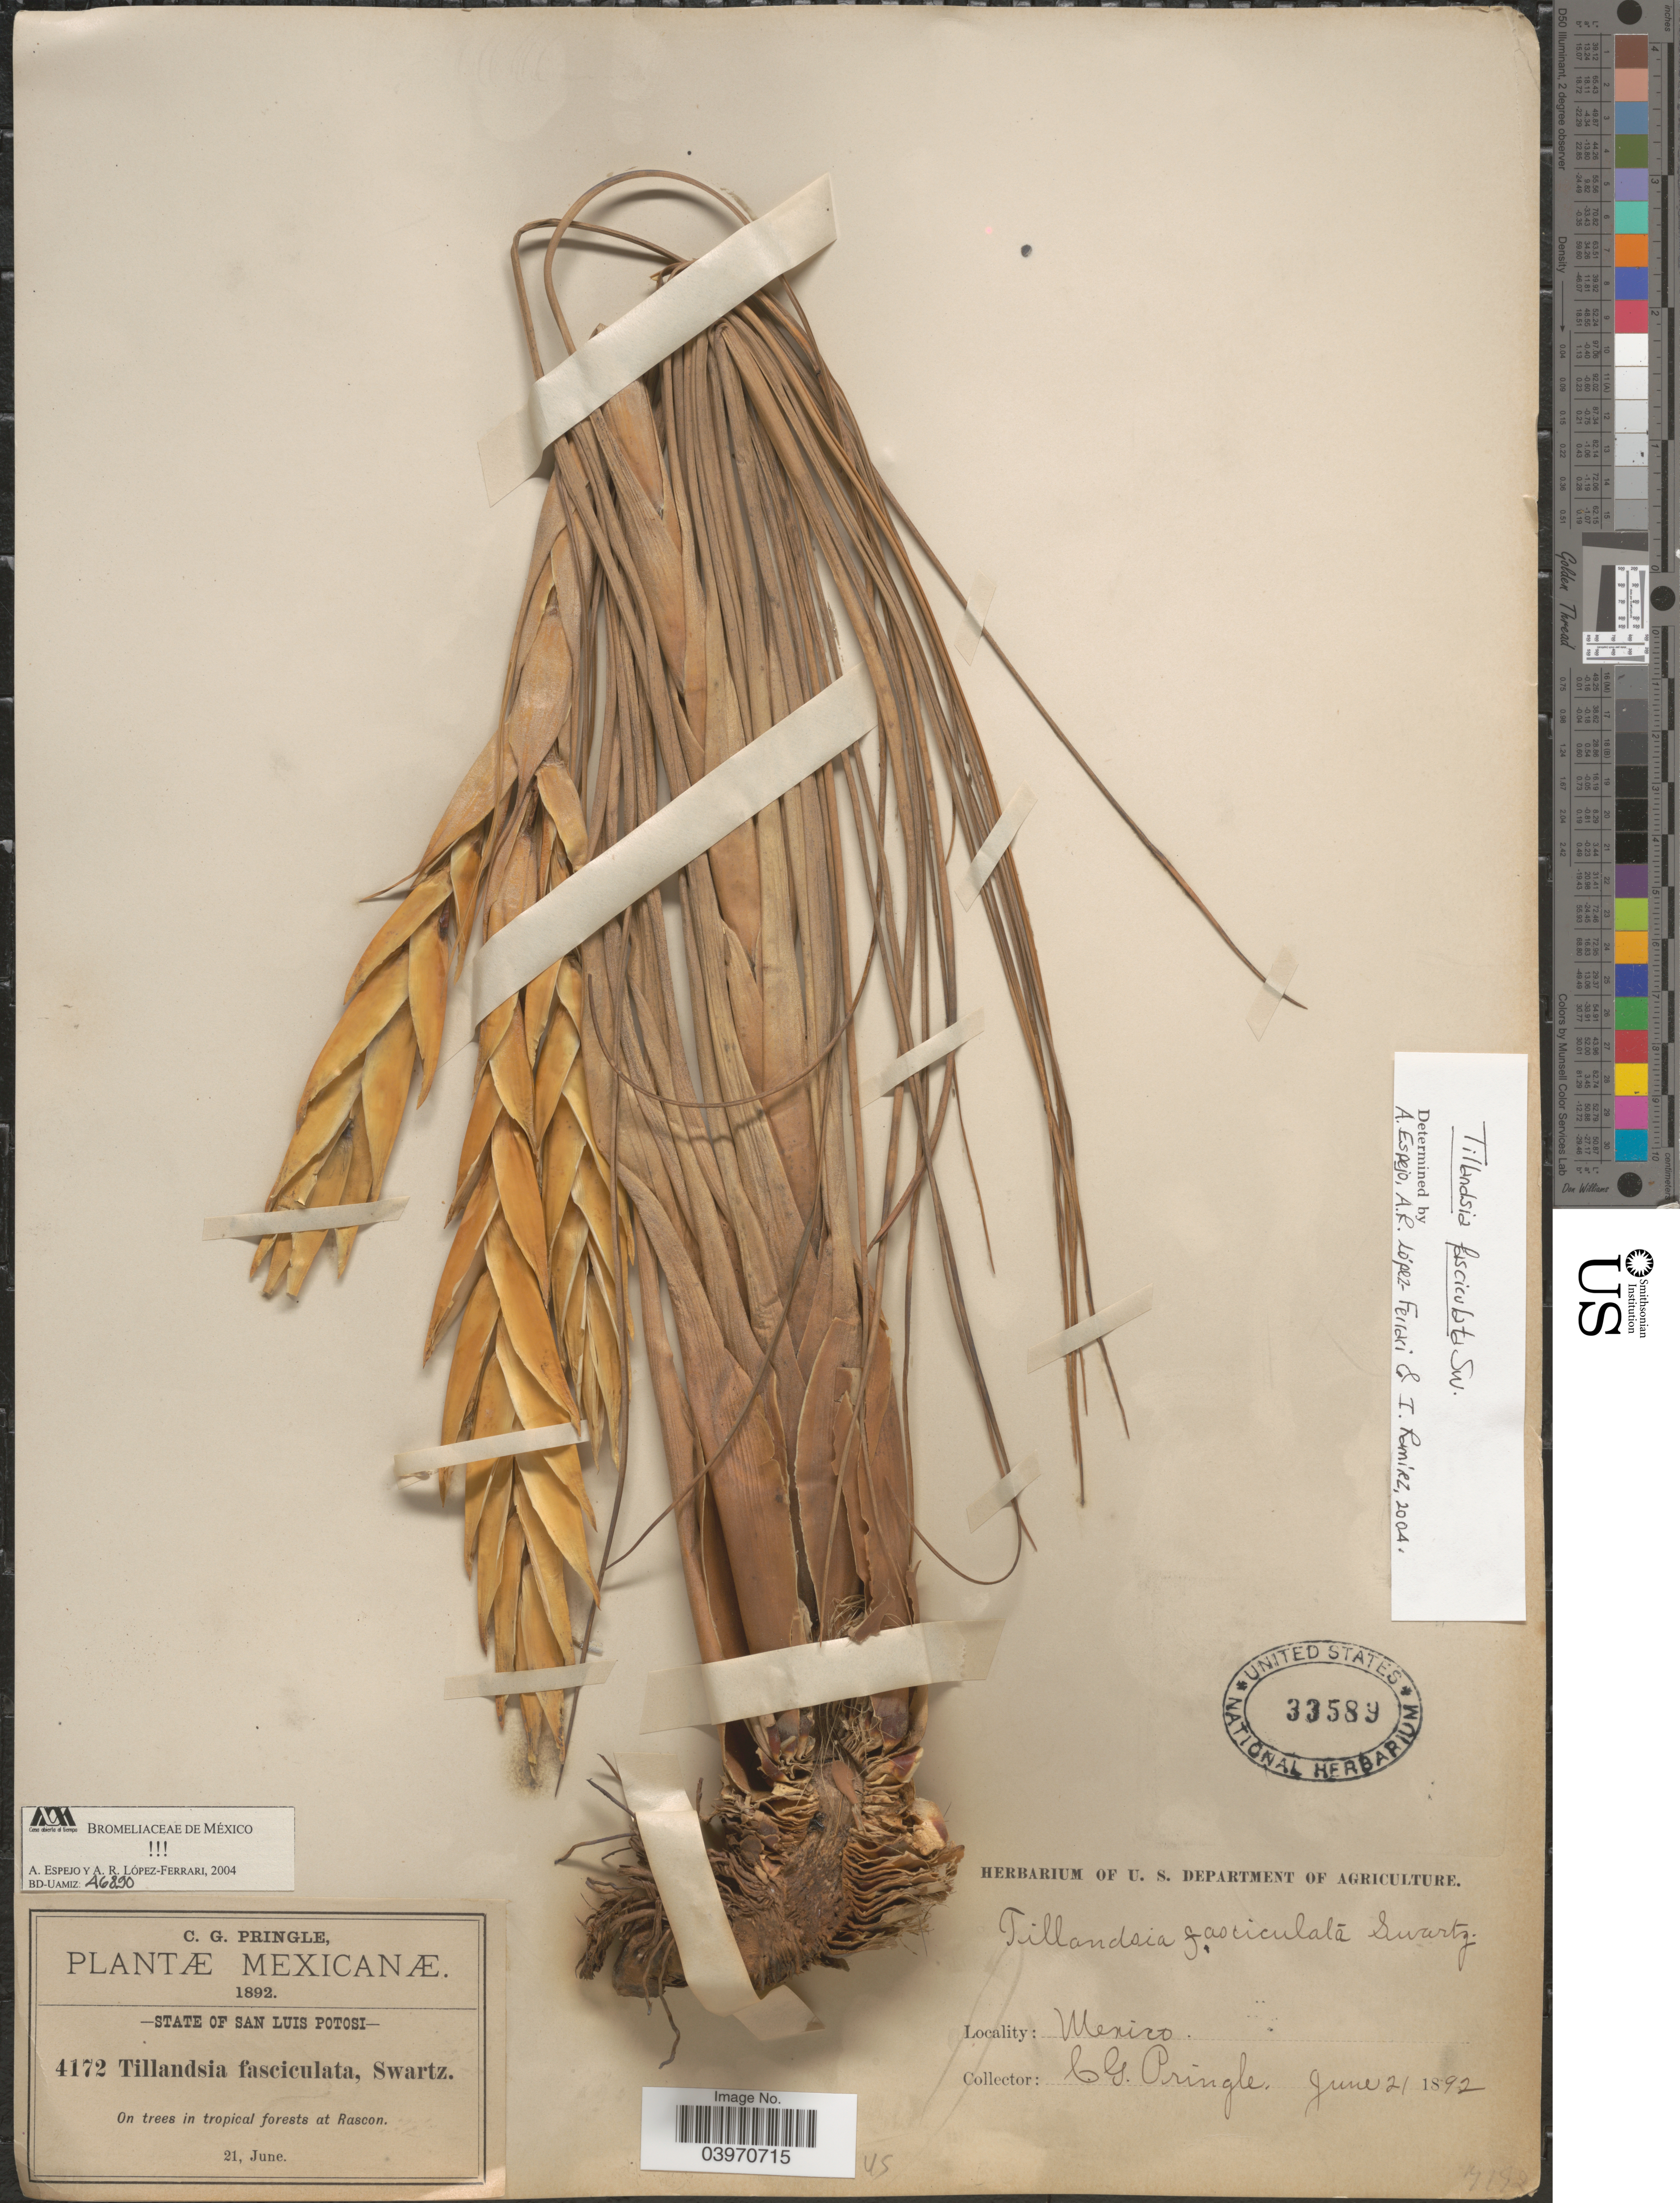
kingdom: Plantae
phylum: Tracheophyta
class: Liliopsida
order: Poales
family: Bromeliaceae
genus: Tillandsia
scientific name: Tillandsia fasciculata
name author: Sw.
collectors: C. G. Pringle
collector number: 4172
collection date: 1892-06-21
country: Mexico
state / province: San Luis Potosí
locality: At Rascon.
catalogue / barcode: US 33589